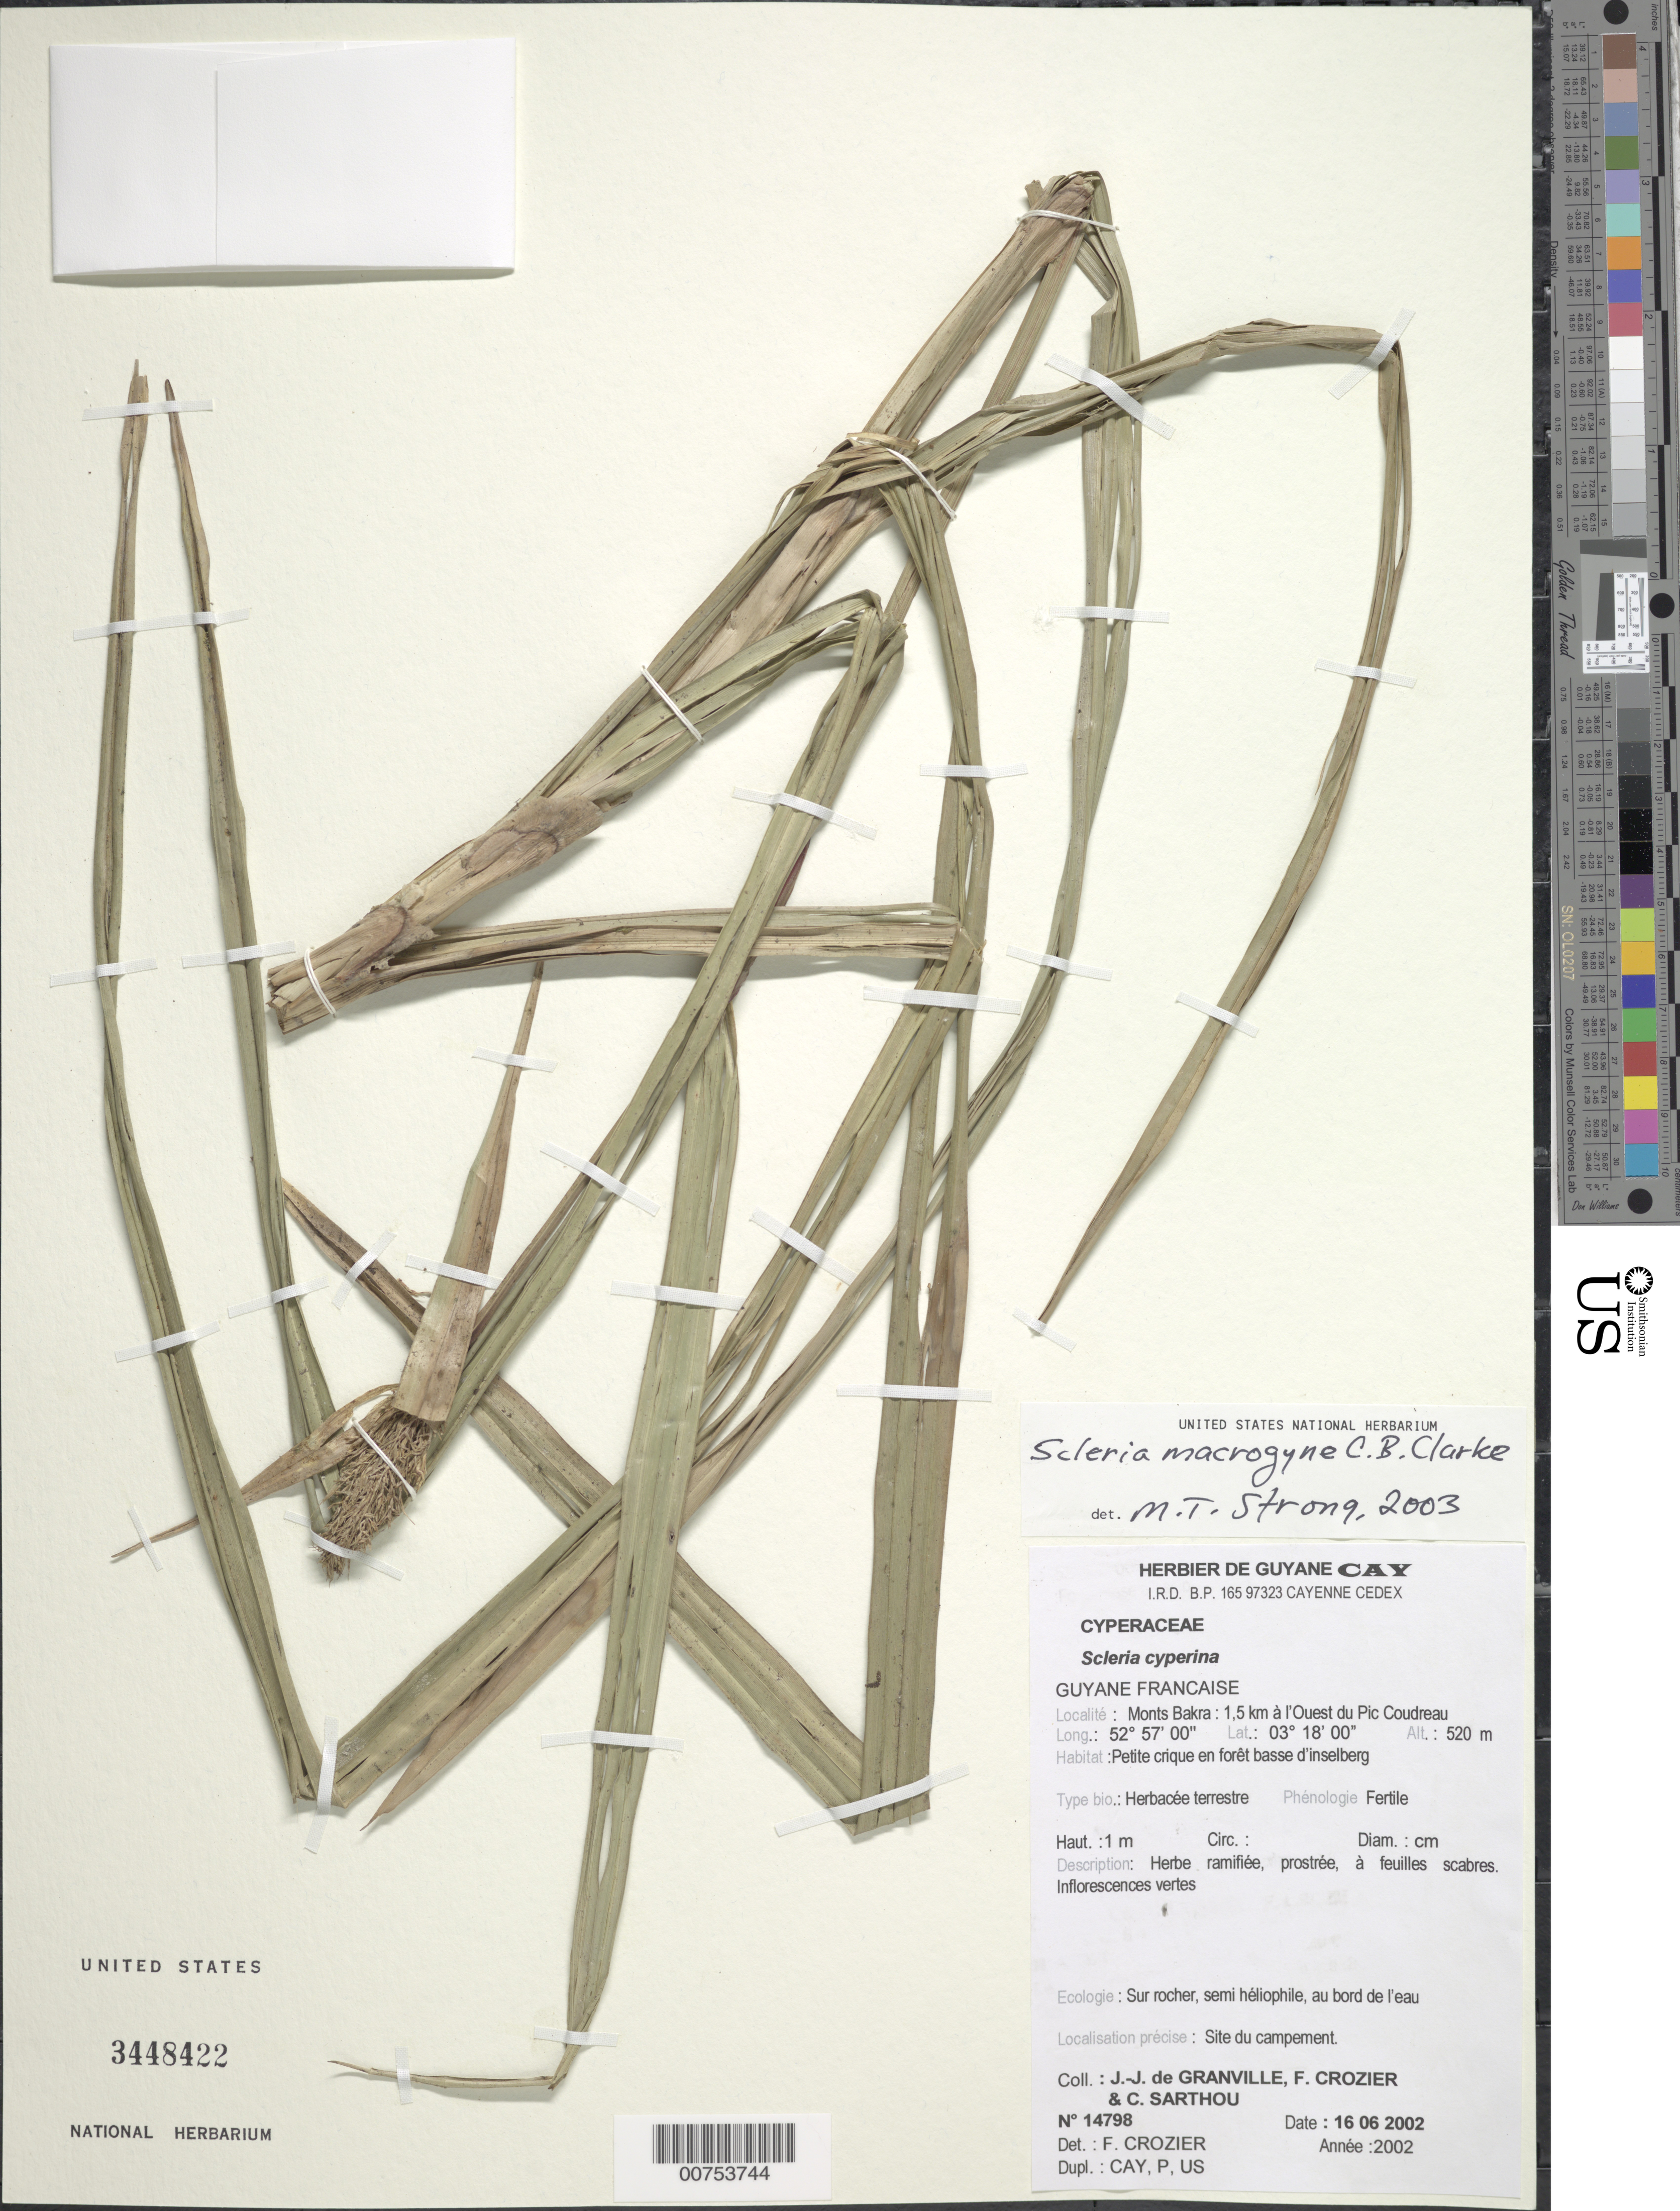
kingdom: Plantae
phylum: Tracheophyta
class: Liliopsida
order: Poales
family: Cyperaceae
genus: Scleria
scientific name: Scleria macrogyne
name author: C.B. Clarke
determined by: Strong, M. T., (US), Smithsonian Institution - National Museum of Natural History (UNITED STATES)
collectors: J.-J. de Granville, F. Crozier & C. Sarthou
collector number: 14798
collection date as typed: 16-Jun-02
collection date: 2002-06-16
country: French Guiana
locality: Monts Bakra, 1.5 km a l'Ouest du Pic Coudreau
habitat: Small stream in low mountain forest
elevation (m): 520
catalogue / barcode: US 3448422